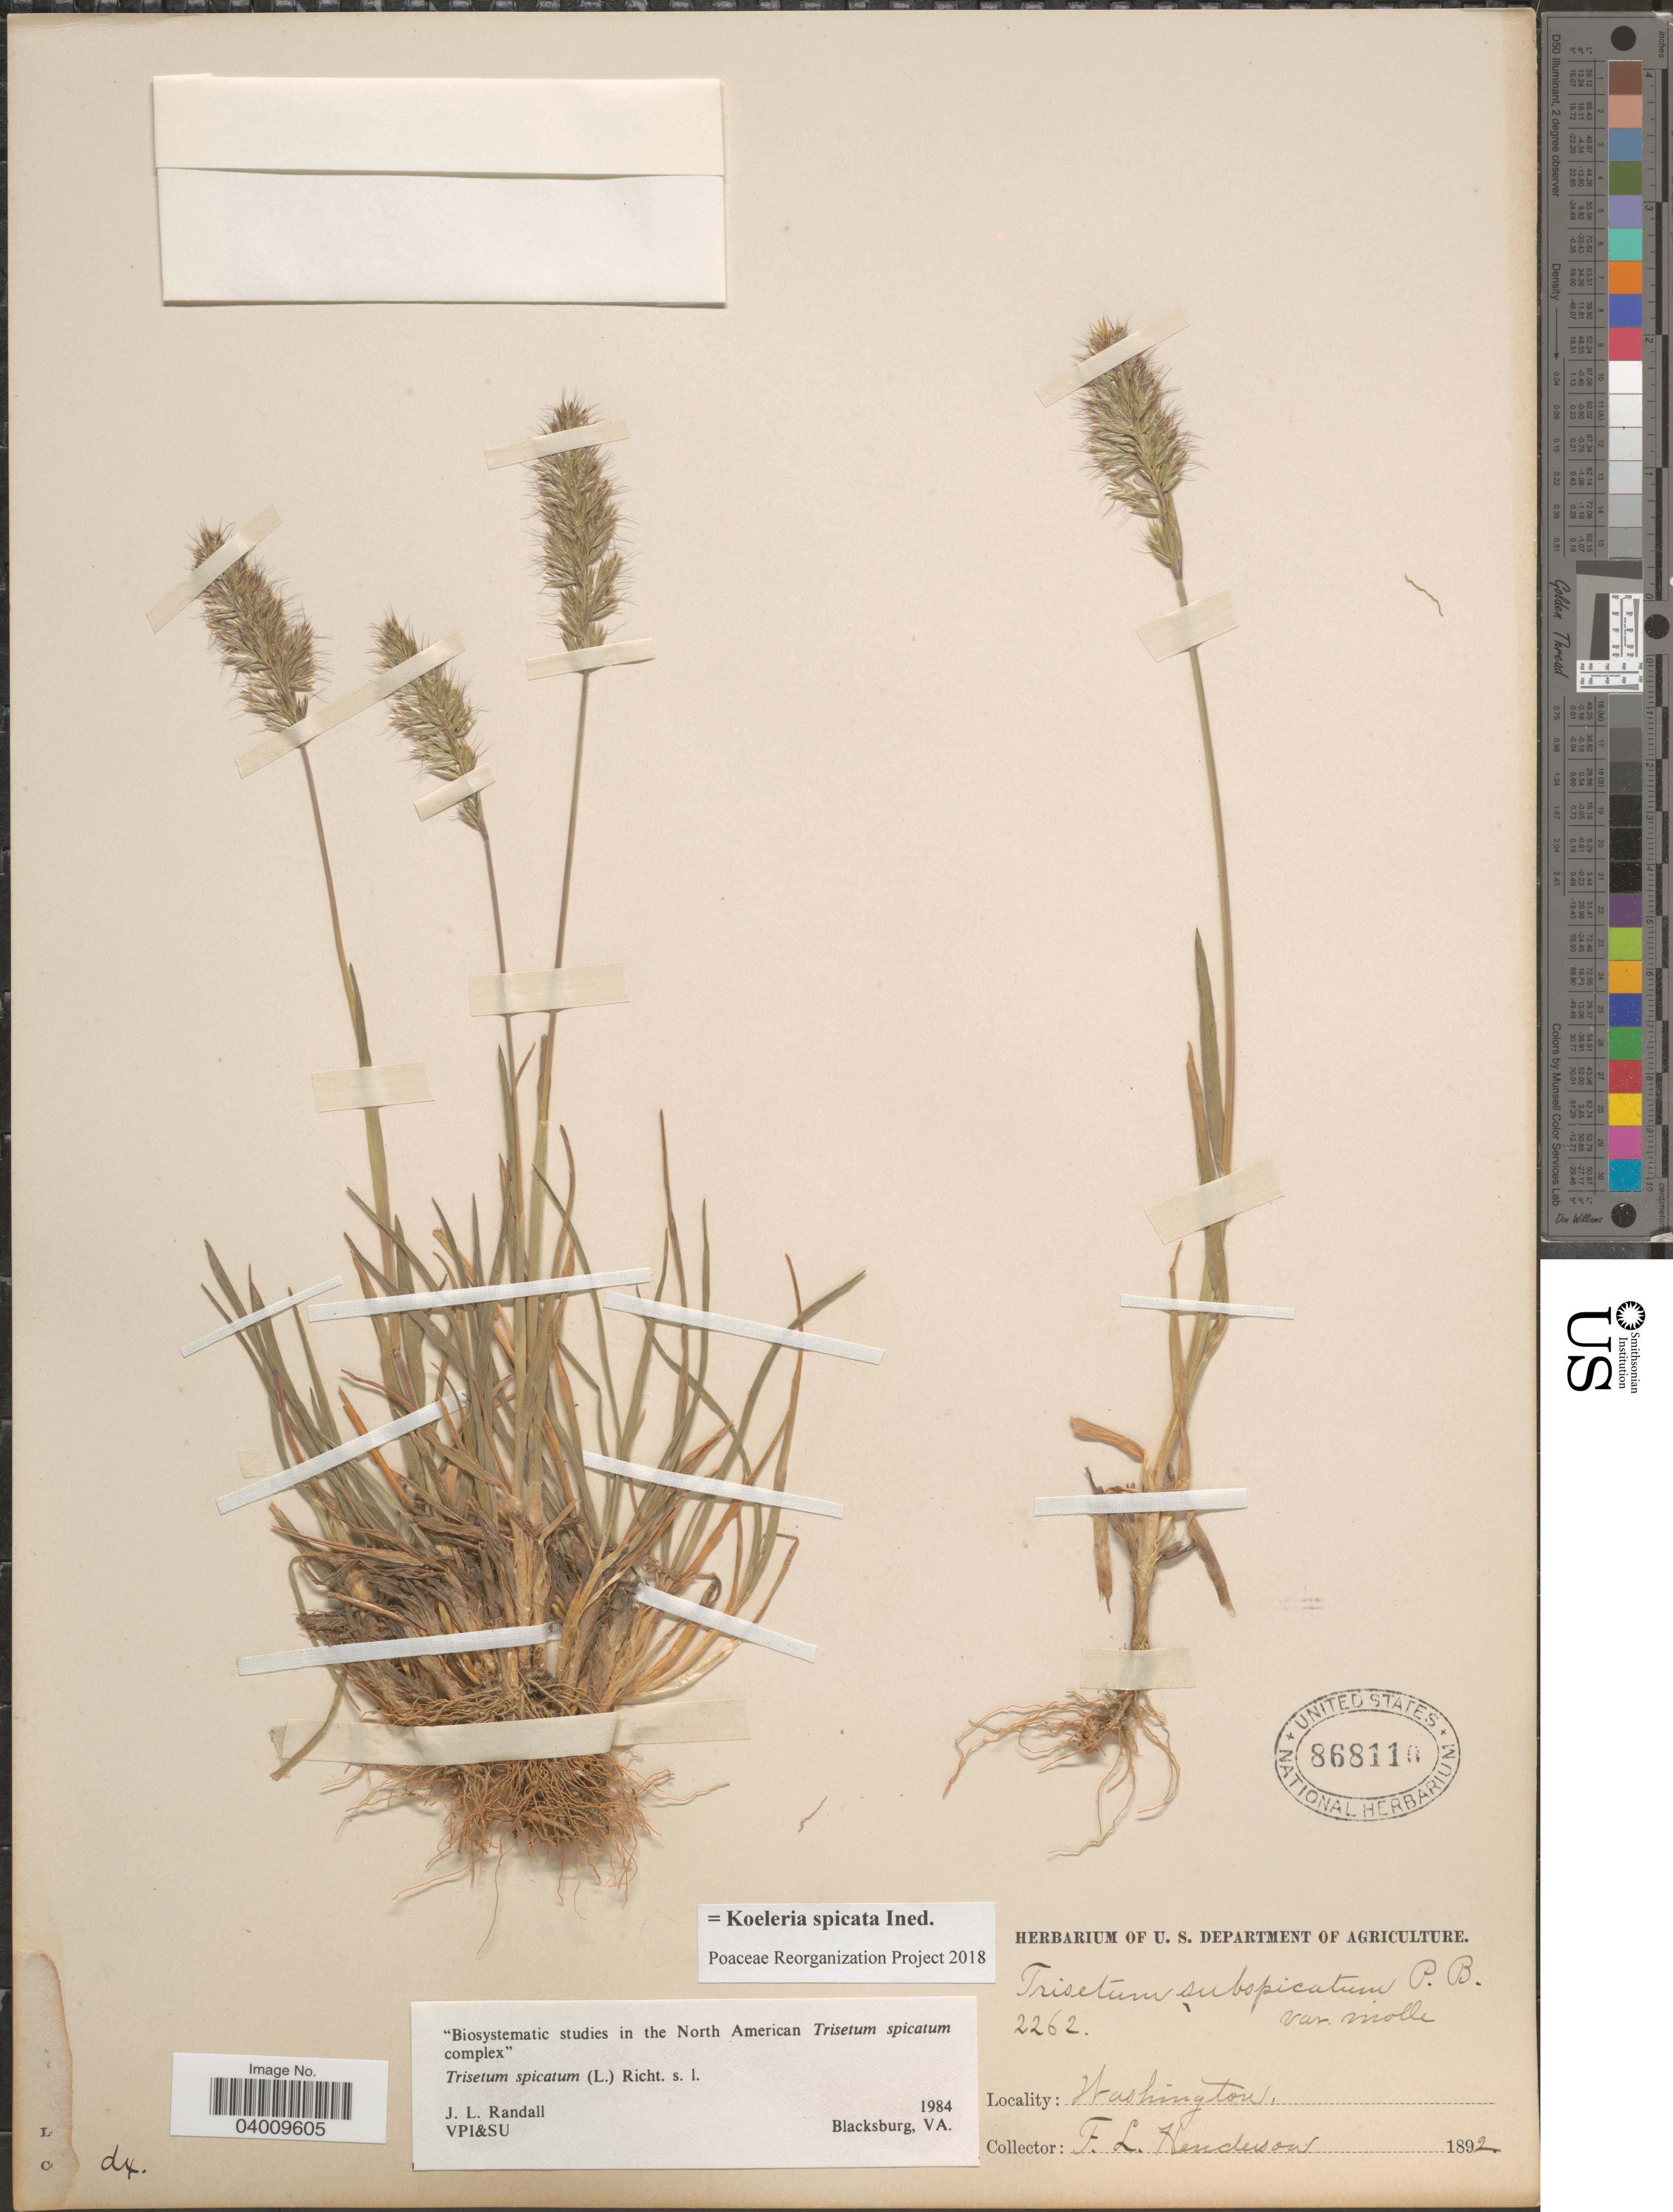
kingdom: Plantae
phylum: Tracheophyta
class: Liliopsida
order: Poales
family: Poaceae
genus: Koeleria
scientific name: Koeleria spicata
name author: (L.) Barberá et al.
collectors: F. Henderson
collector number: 2262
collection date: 1892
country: United States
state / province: Washington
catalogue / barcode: US 868110